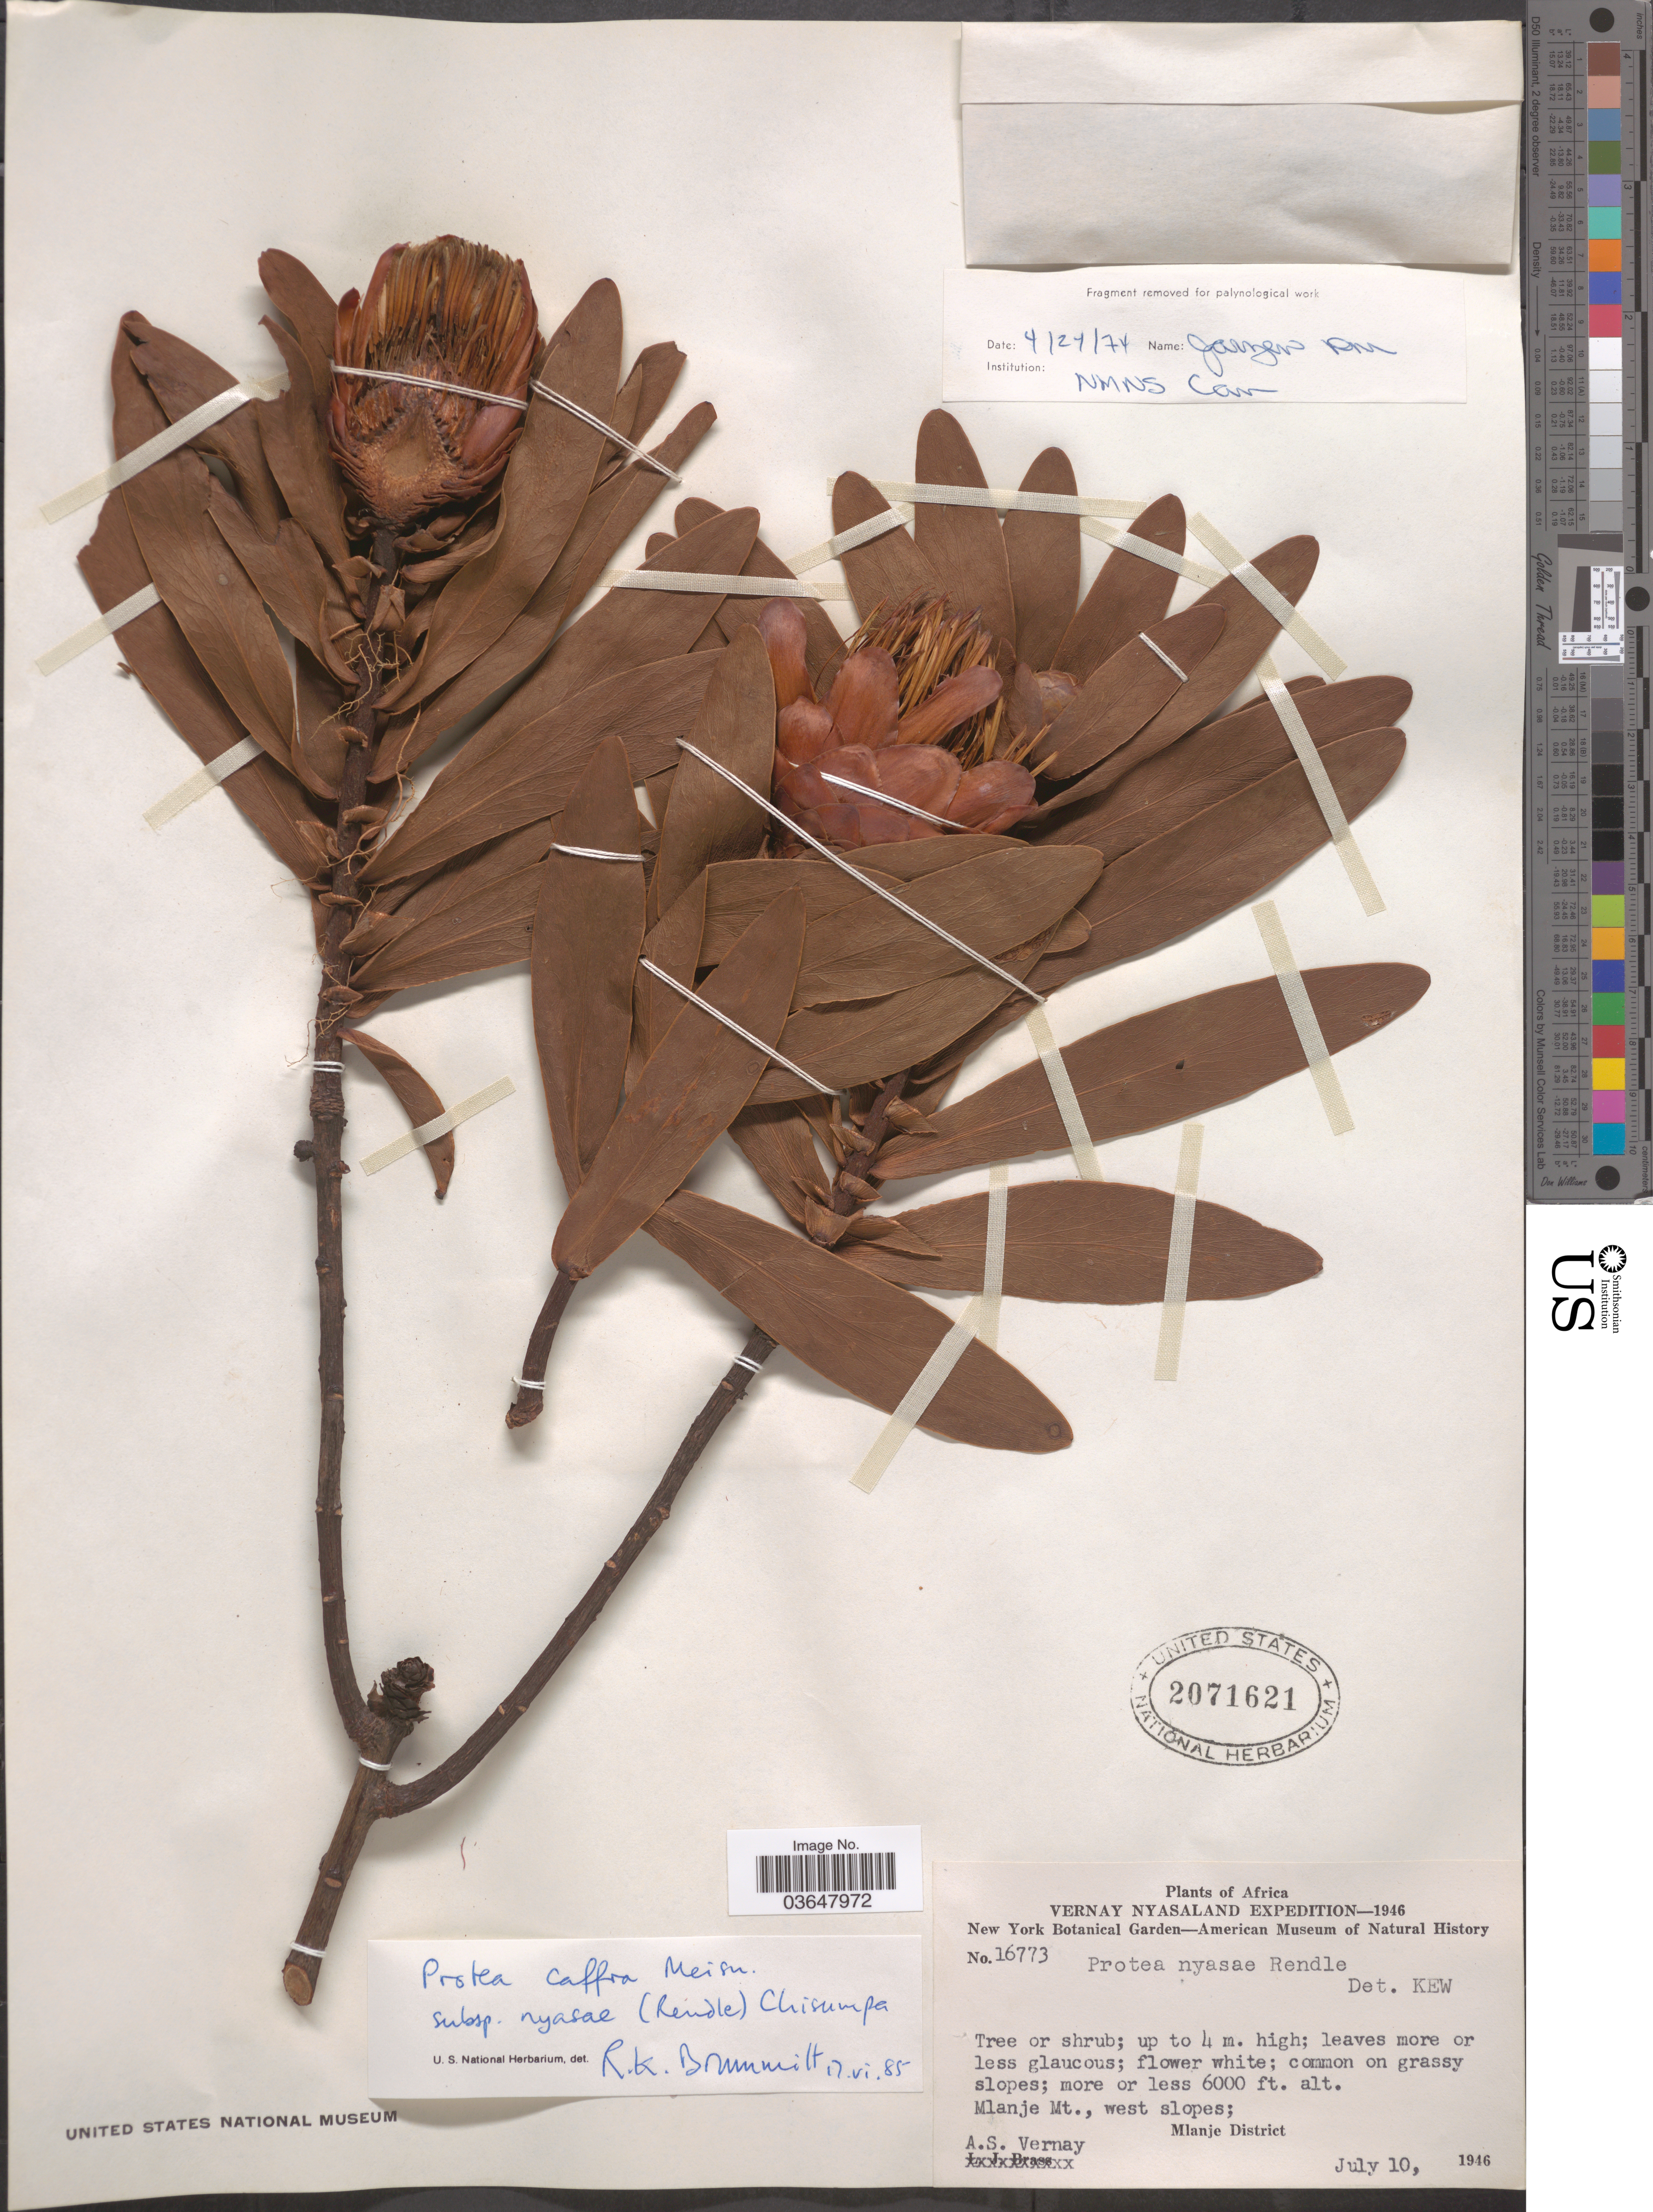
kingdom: Plantae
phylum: Tracheophyta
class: Magnoliopsida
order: Proteales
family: Proteaceae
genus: Protea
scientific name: Protea caffra subsp. nyasae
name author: (Rendle) Chisumpa & Brummitt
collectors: A. Vernay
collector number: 16773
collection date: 1946-07-10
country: Malawi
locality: Vernay Nyasaland. Mlanje Mt., west slopes. Mlanje District.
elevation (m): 1829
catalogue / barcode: US 2071621